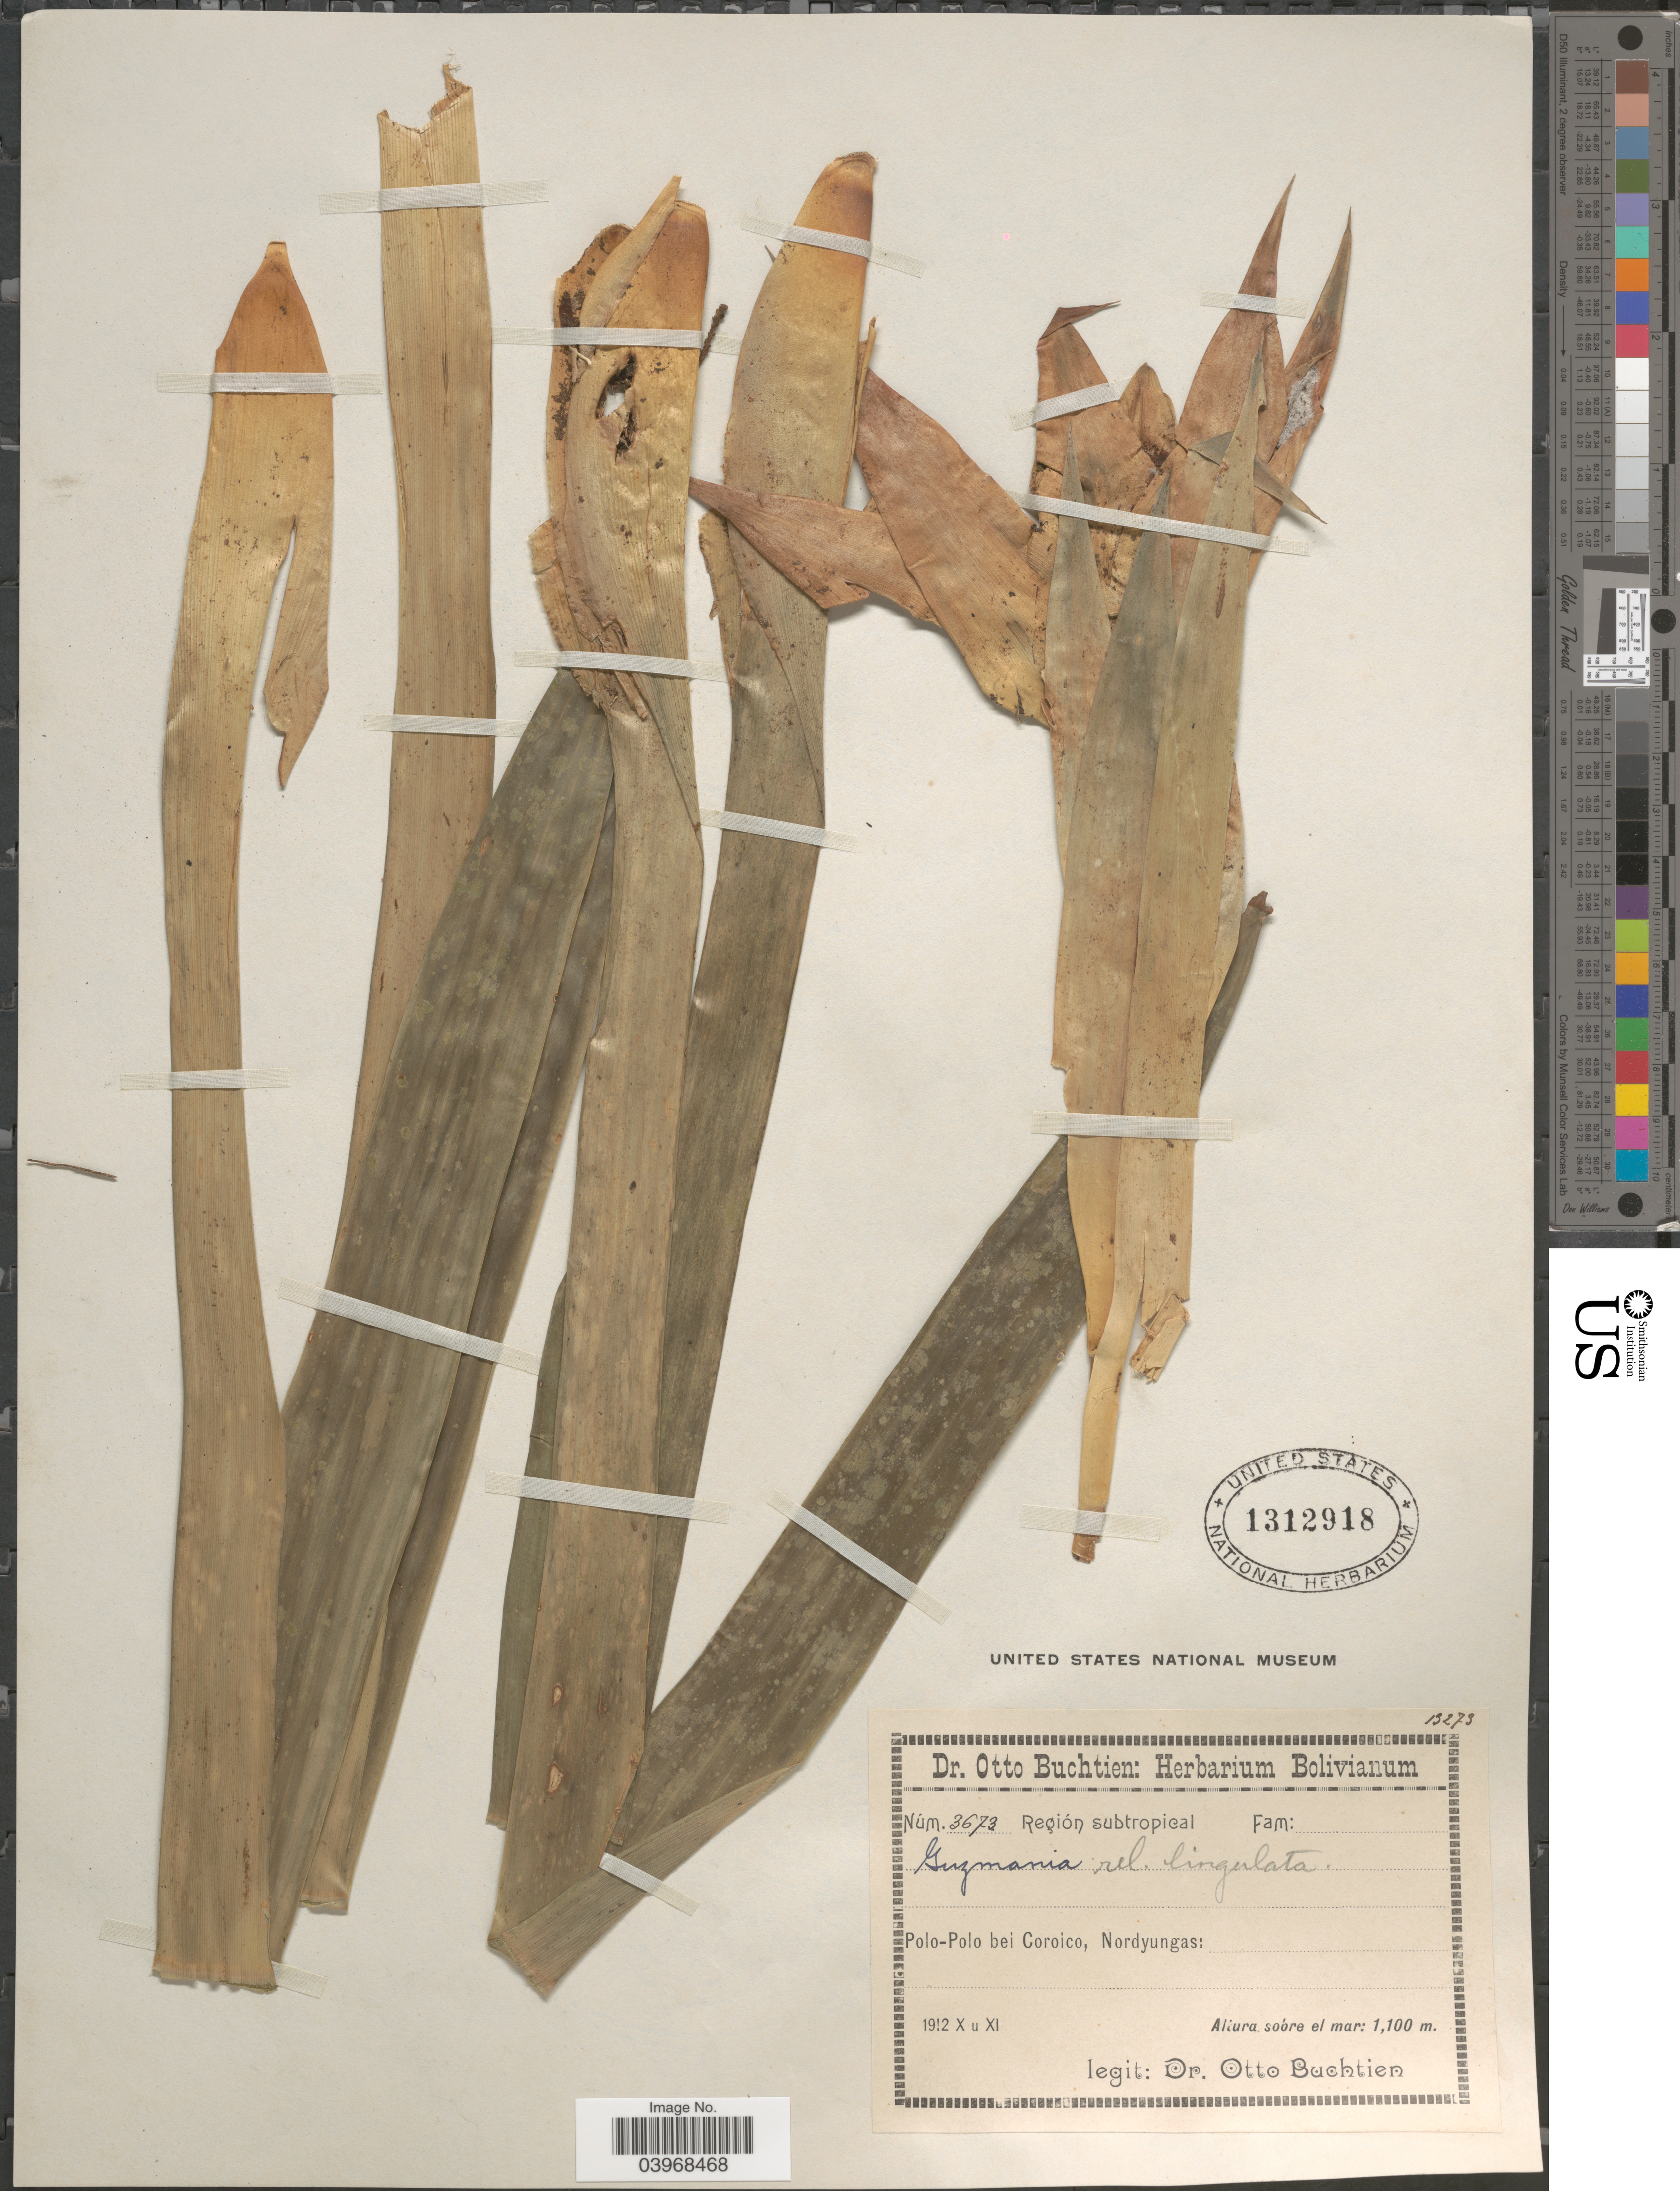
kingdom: Plantae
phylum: Tracheophyta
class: Liliopsida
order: Poales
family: Bromeliaceae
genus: Guzmania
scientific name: Guzmania lingulata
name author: (L.) Mez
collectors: O. Buchtien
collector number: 3673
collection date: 1912-10/1912-11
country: Bolivia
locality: Región subtropical. Polo-Polo bei Coroico, Nordyungas.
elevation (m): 1100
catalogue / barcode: US 1312918